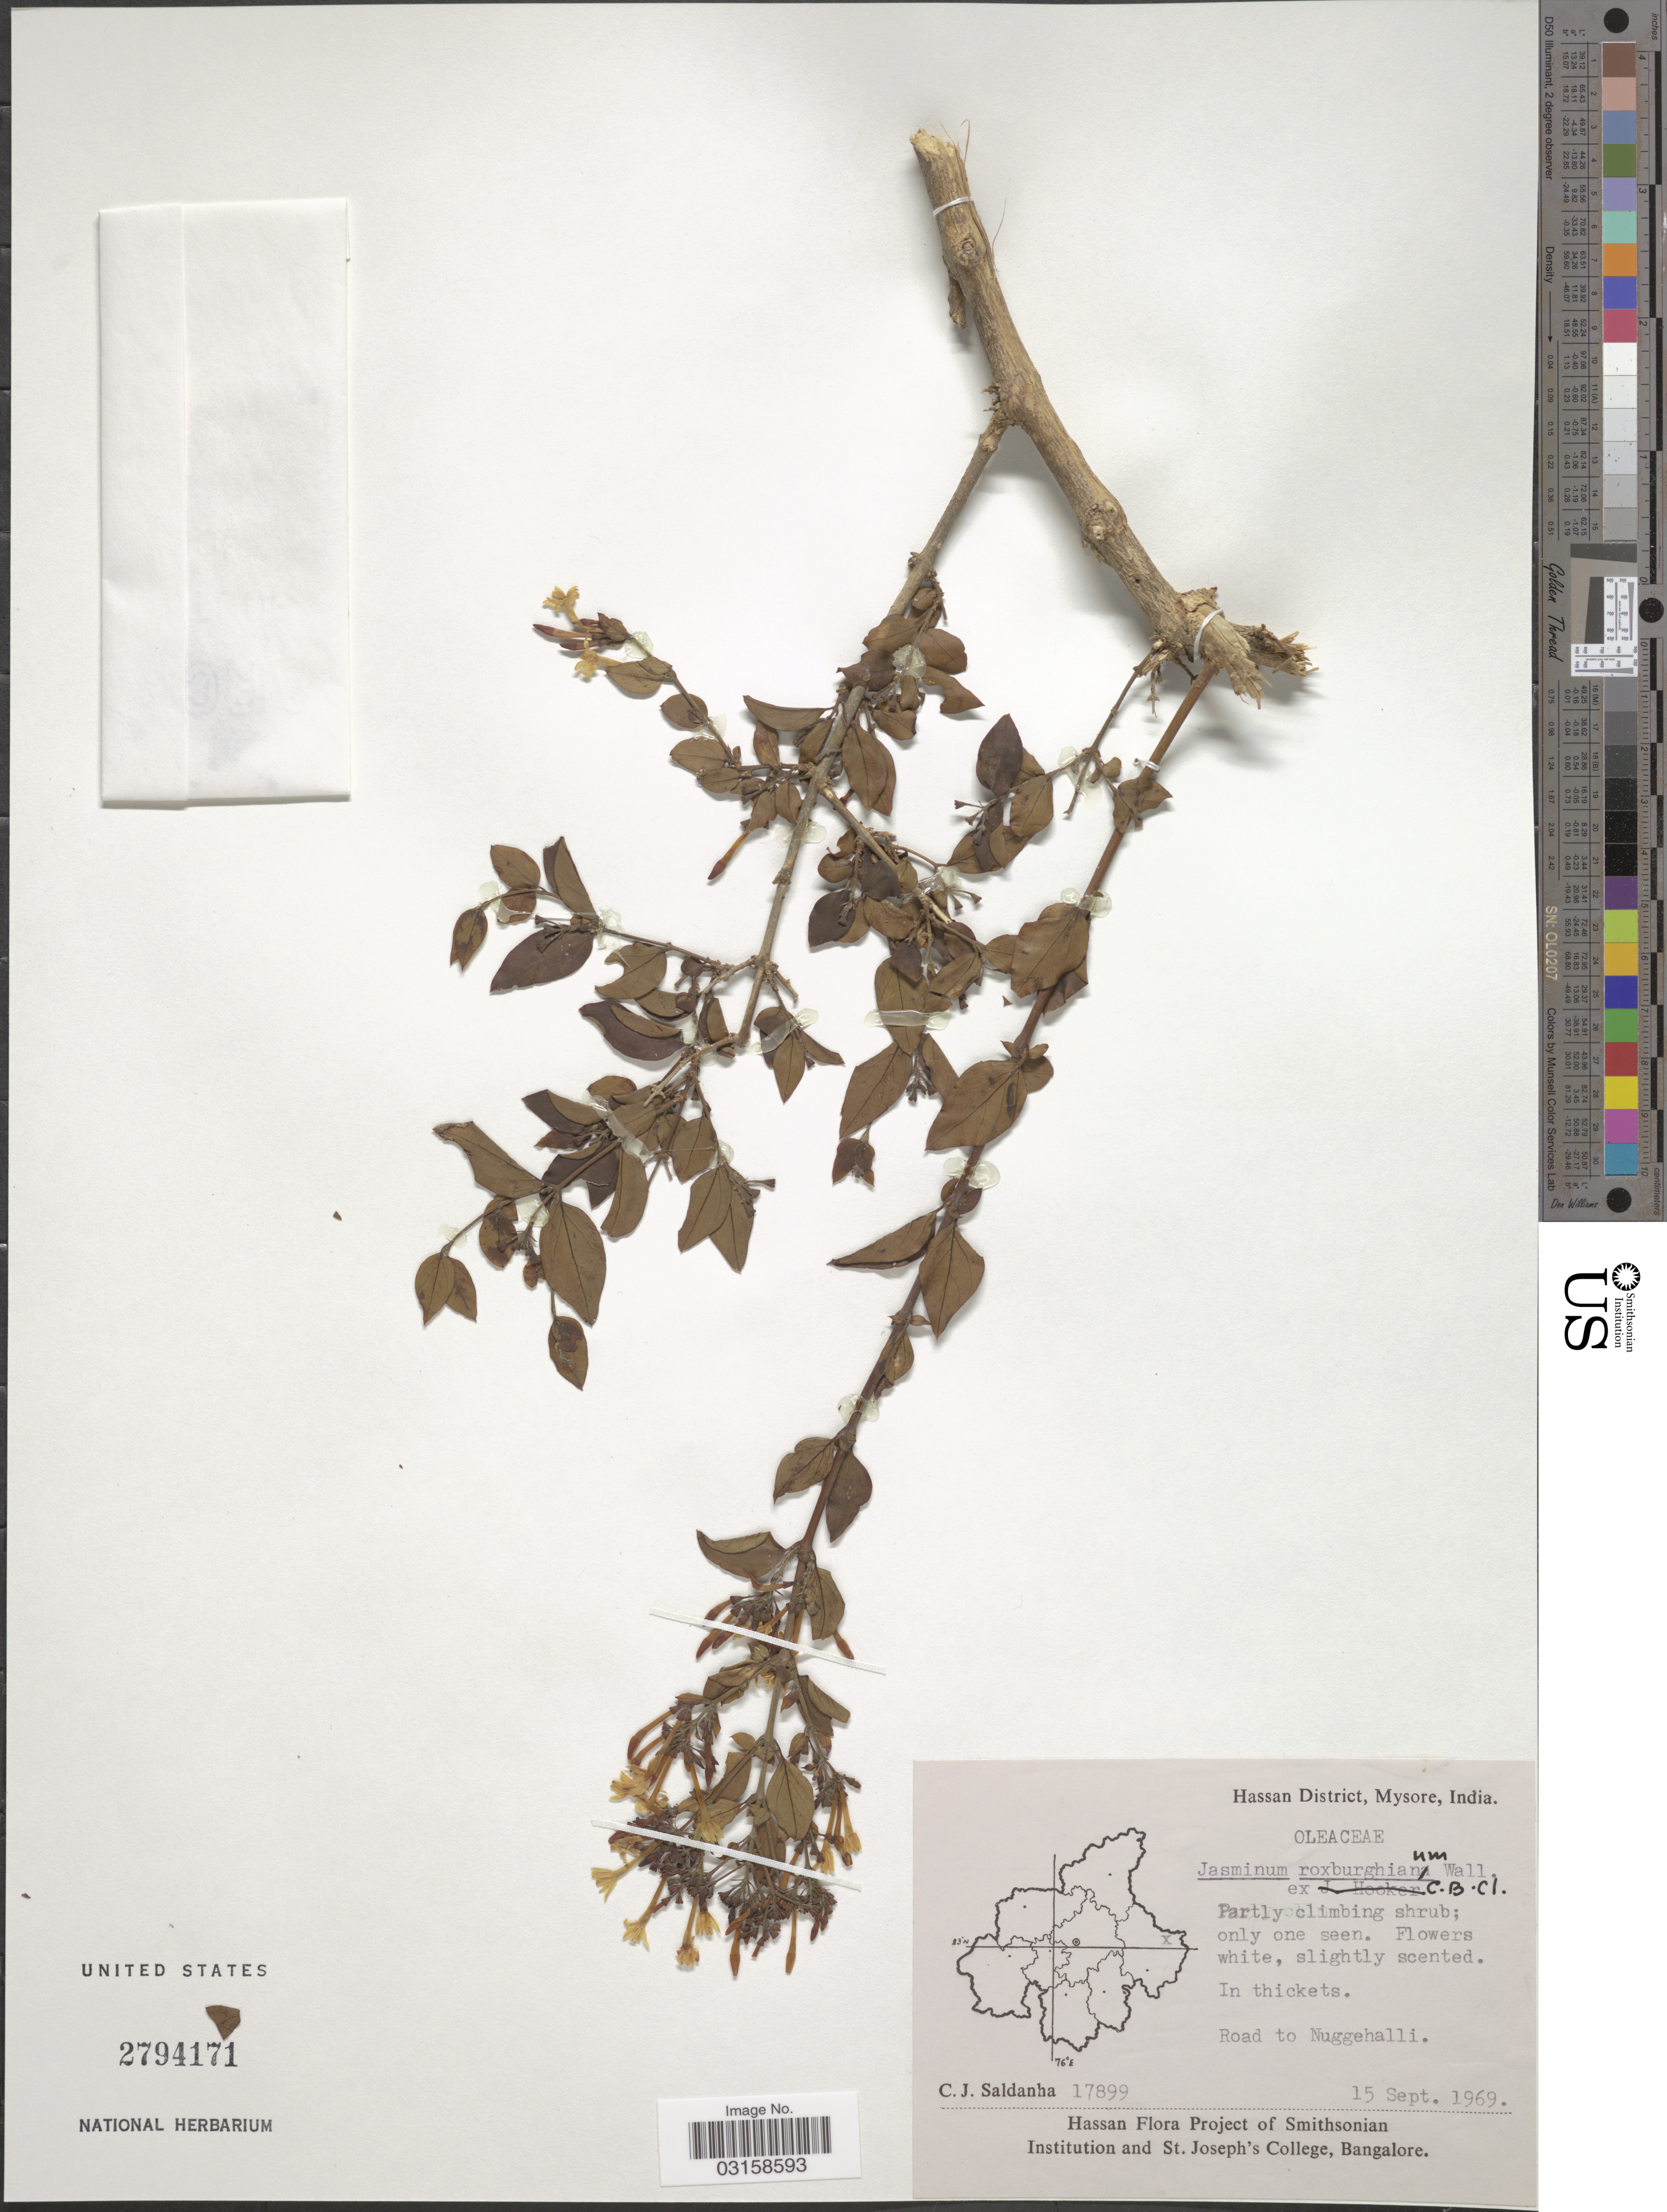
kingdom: Plantae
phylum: Tracheophyta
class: Magnoliopsida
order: Lamiales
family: Oleaceae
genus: Jasminum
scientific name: Jasminum roxburghianum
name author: (C.B. Clarke) Wall.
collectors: C. J. Saldanha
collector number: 17899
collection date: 1969-09-15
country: India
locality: Hassan District, Mysore. Road to Nuggehalli.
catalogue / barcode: US 2794171